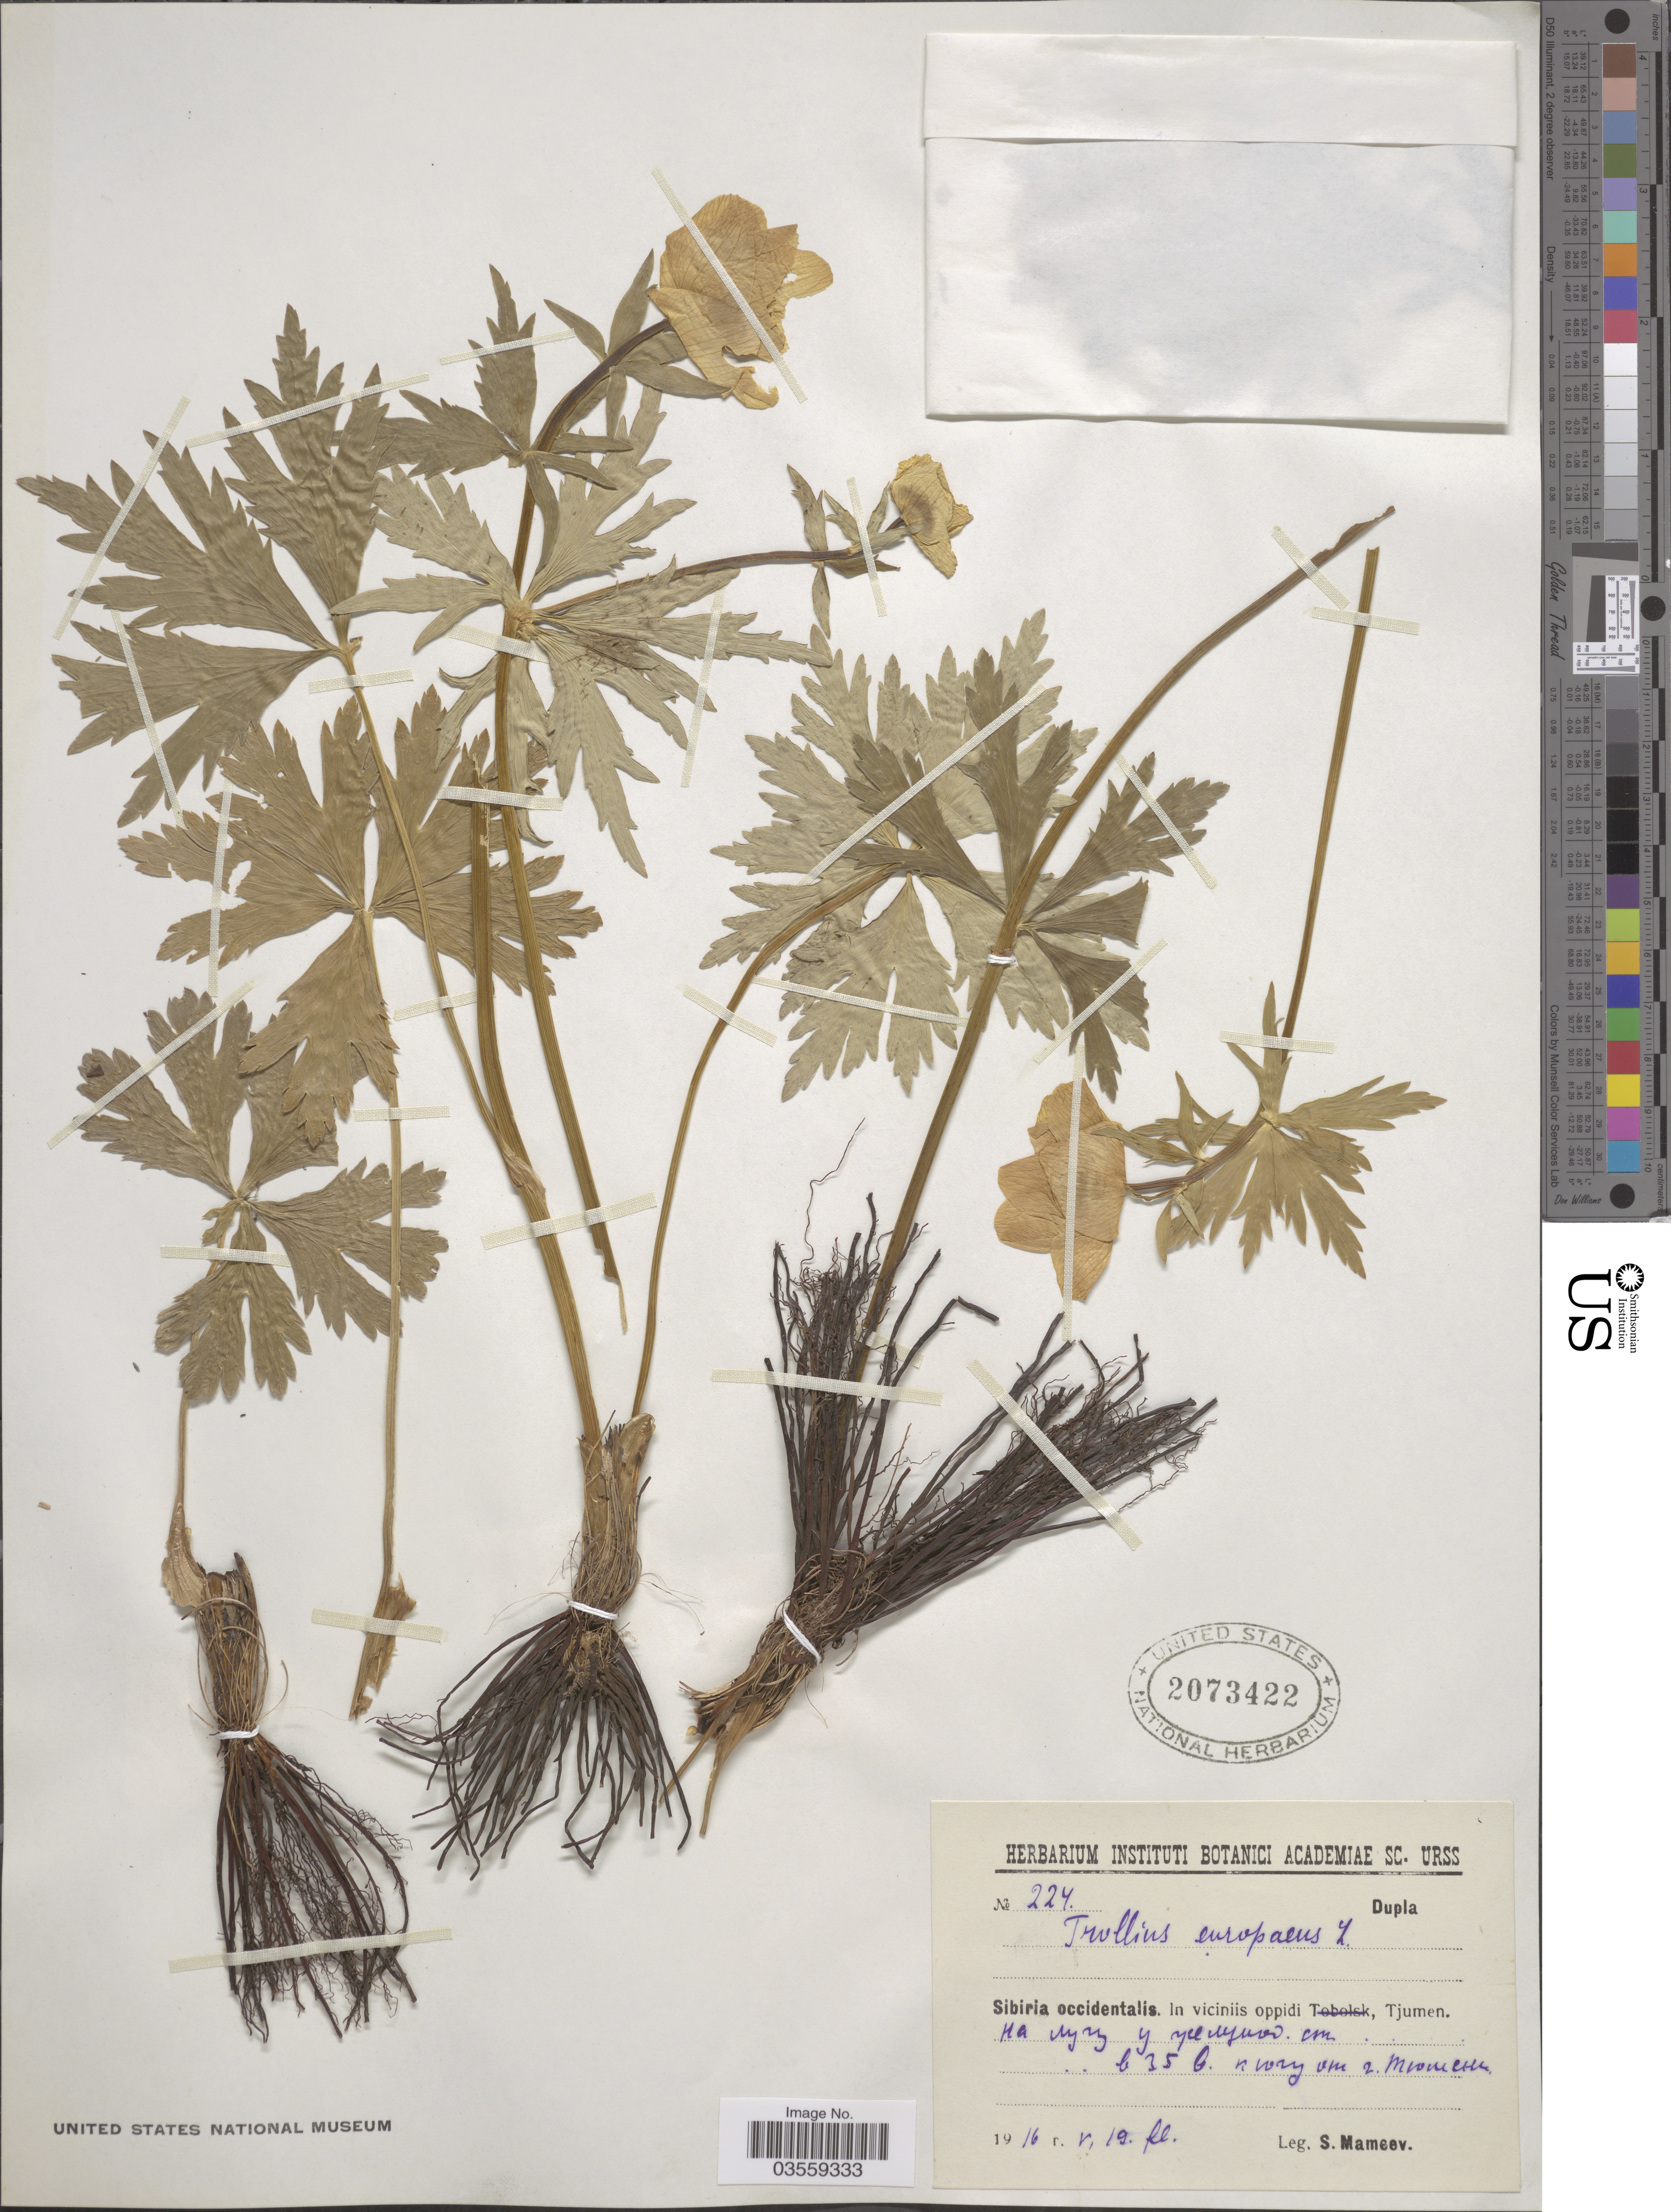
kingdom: Plantae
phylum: Tracheophyta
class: Magnoliopsida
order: Ranunculales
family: Ranunculaceae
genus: Trollius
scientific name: Trollius europaeus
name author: L.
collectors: S. Mameev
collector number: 224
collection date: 1916-05-19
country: Russian Federation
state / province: Tyumen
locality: Sibiria occidentalis. In viciniis oppidi, Tjumen. X.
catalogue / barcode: US 2073422